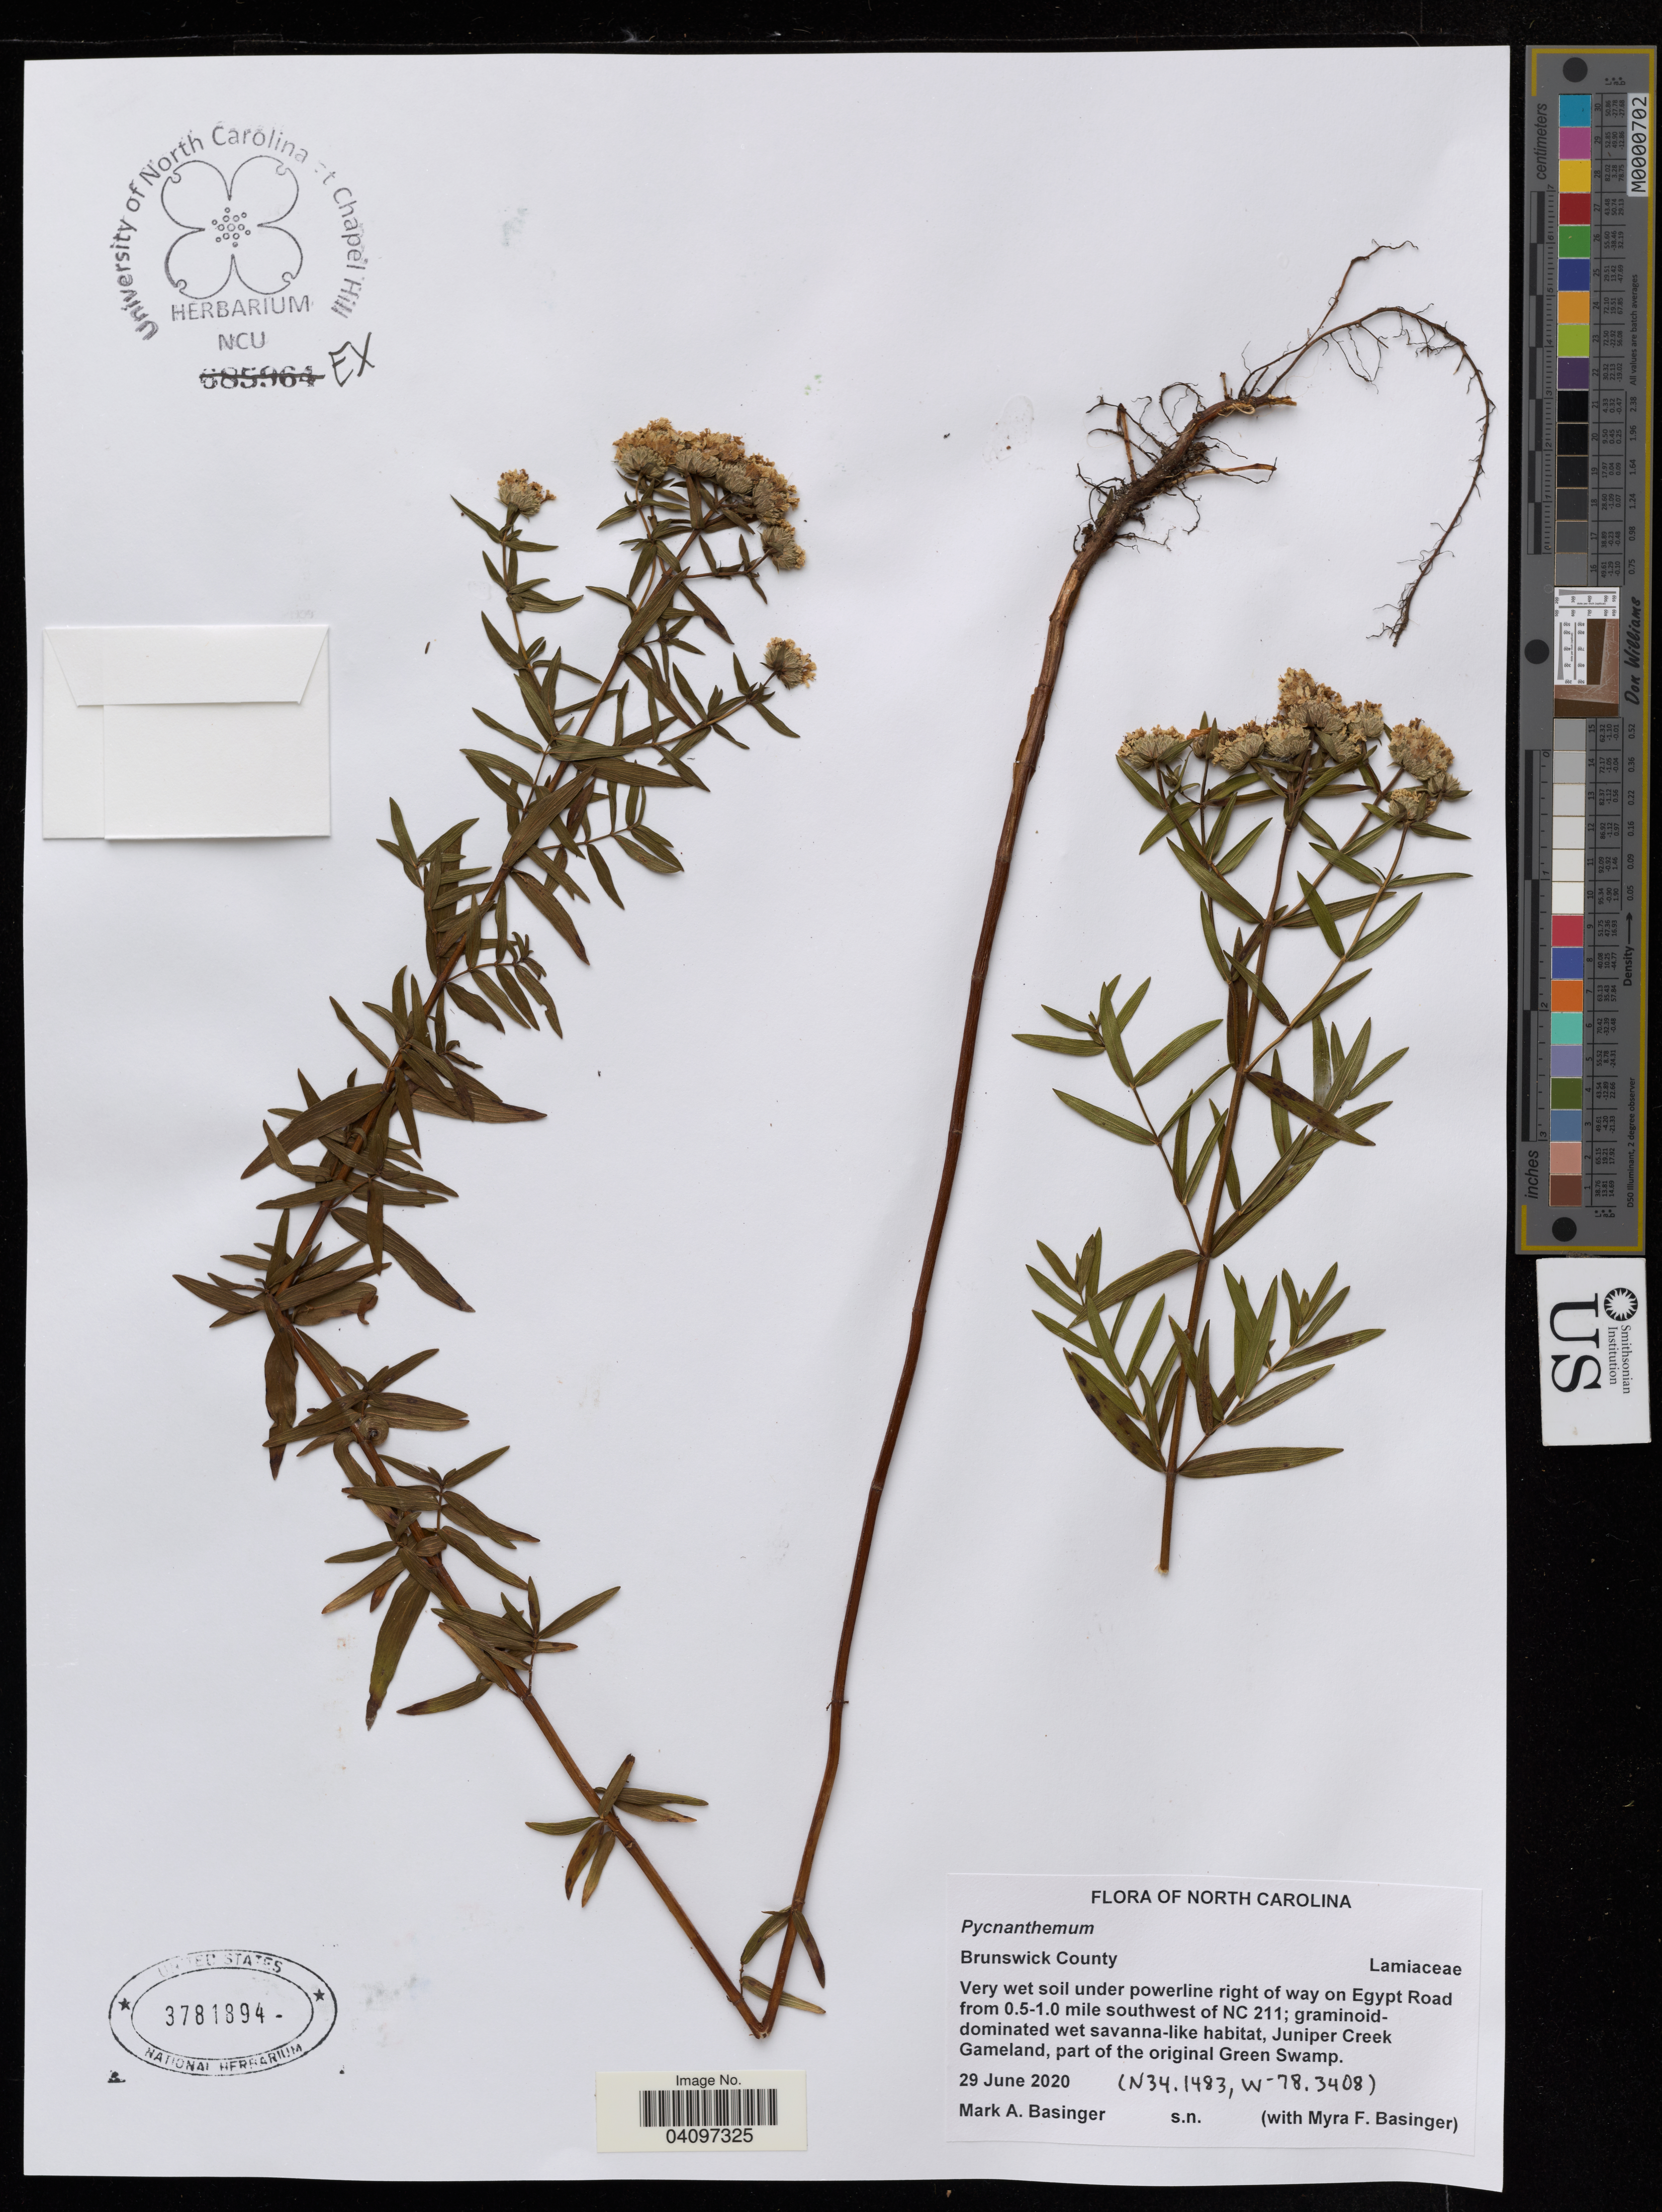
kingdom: Plantae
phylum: Tracheophyta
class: Magnoliopsida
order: Lamiales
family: Lamiaceae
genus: Pycnanthemum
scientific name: Pycnanthemum sp.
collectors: M. Basinger & M. Basinger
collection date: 2020-06-29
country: United States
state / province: North Carolina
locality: Brunswick County. Very wet soil under powerline right of way on Egypt Road from 0.5-1.0 mile southwest of NC 211; graminoid-dominated wet savanna-like habitat, Juniper Creek Gameland, part of the original Green Swamp.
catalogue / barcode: US 3781894